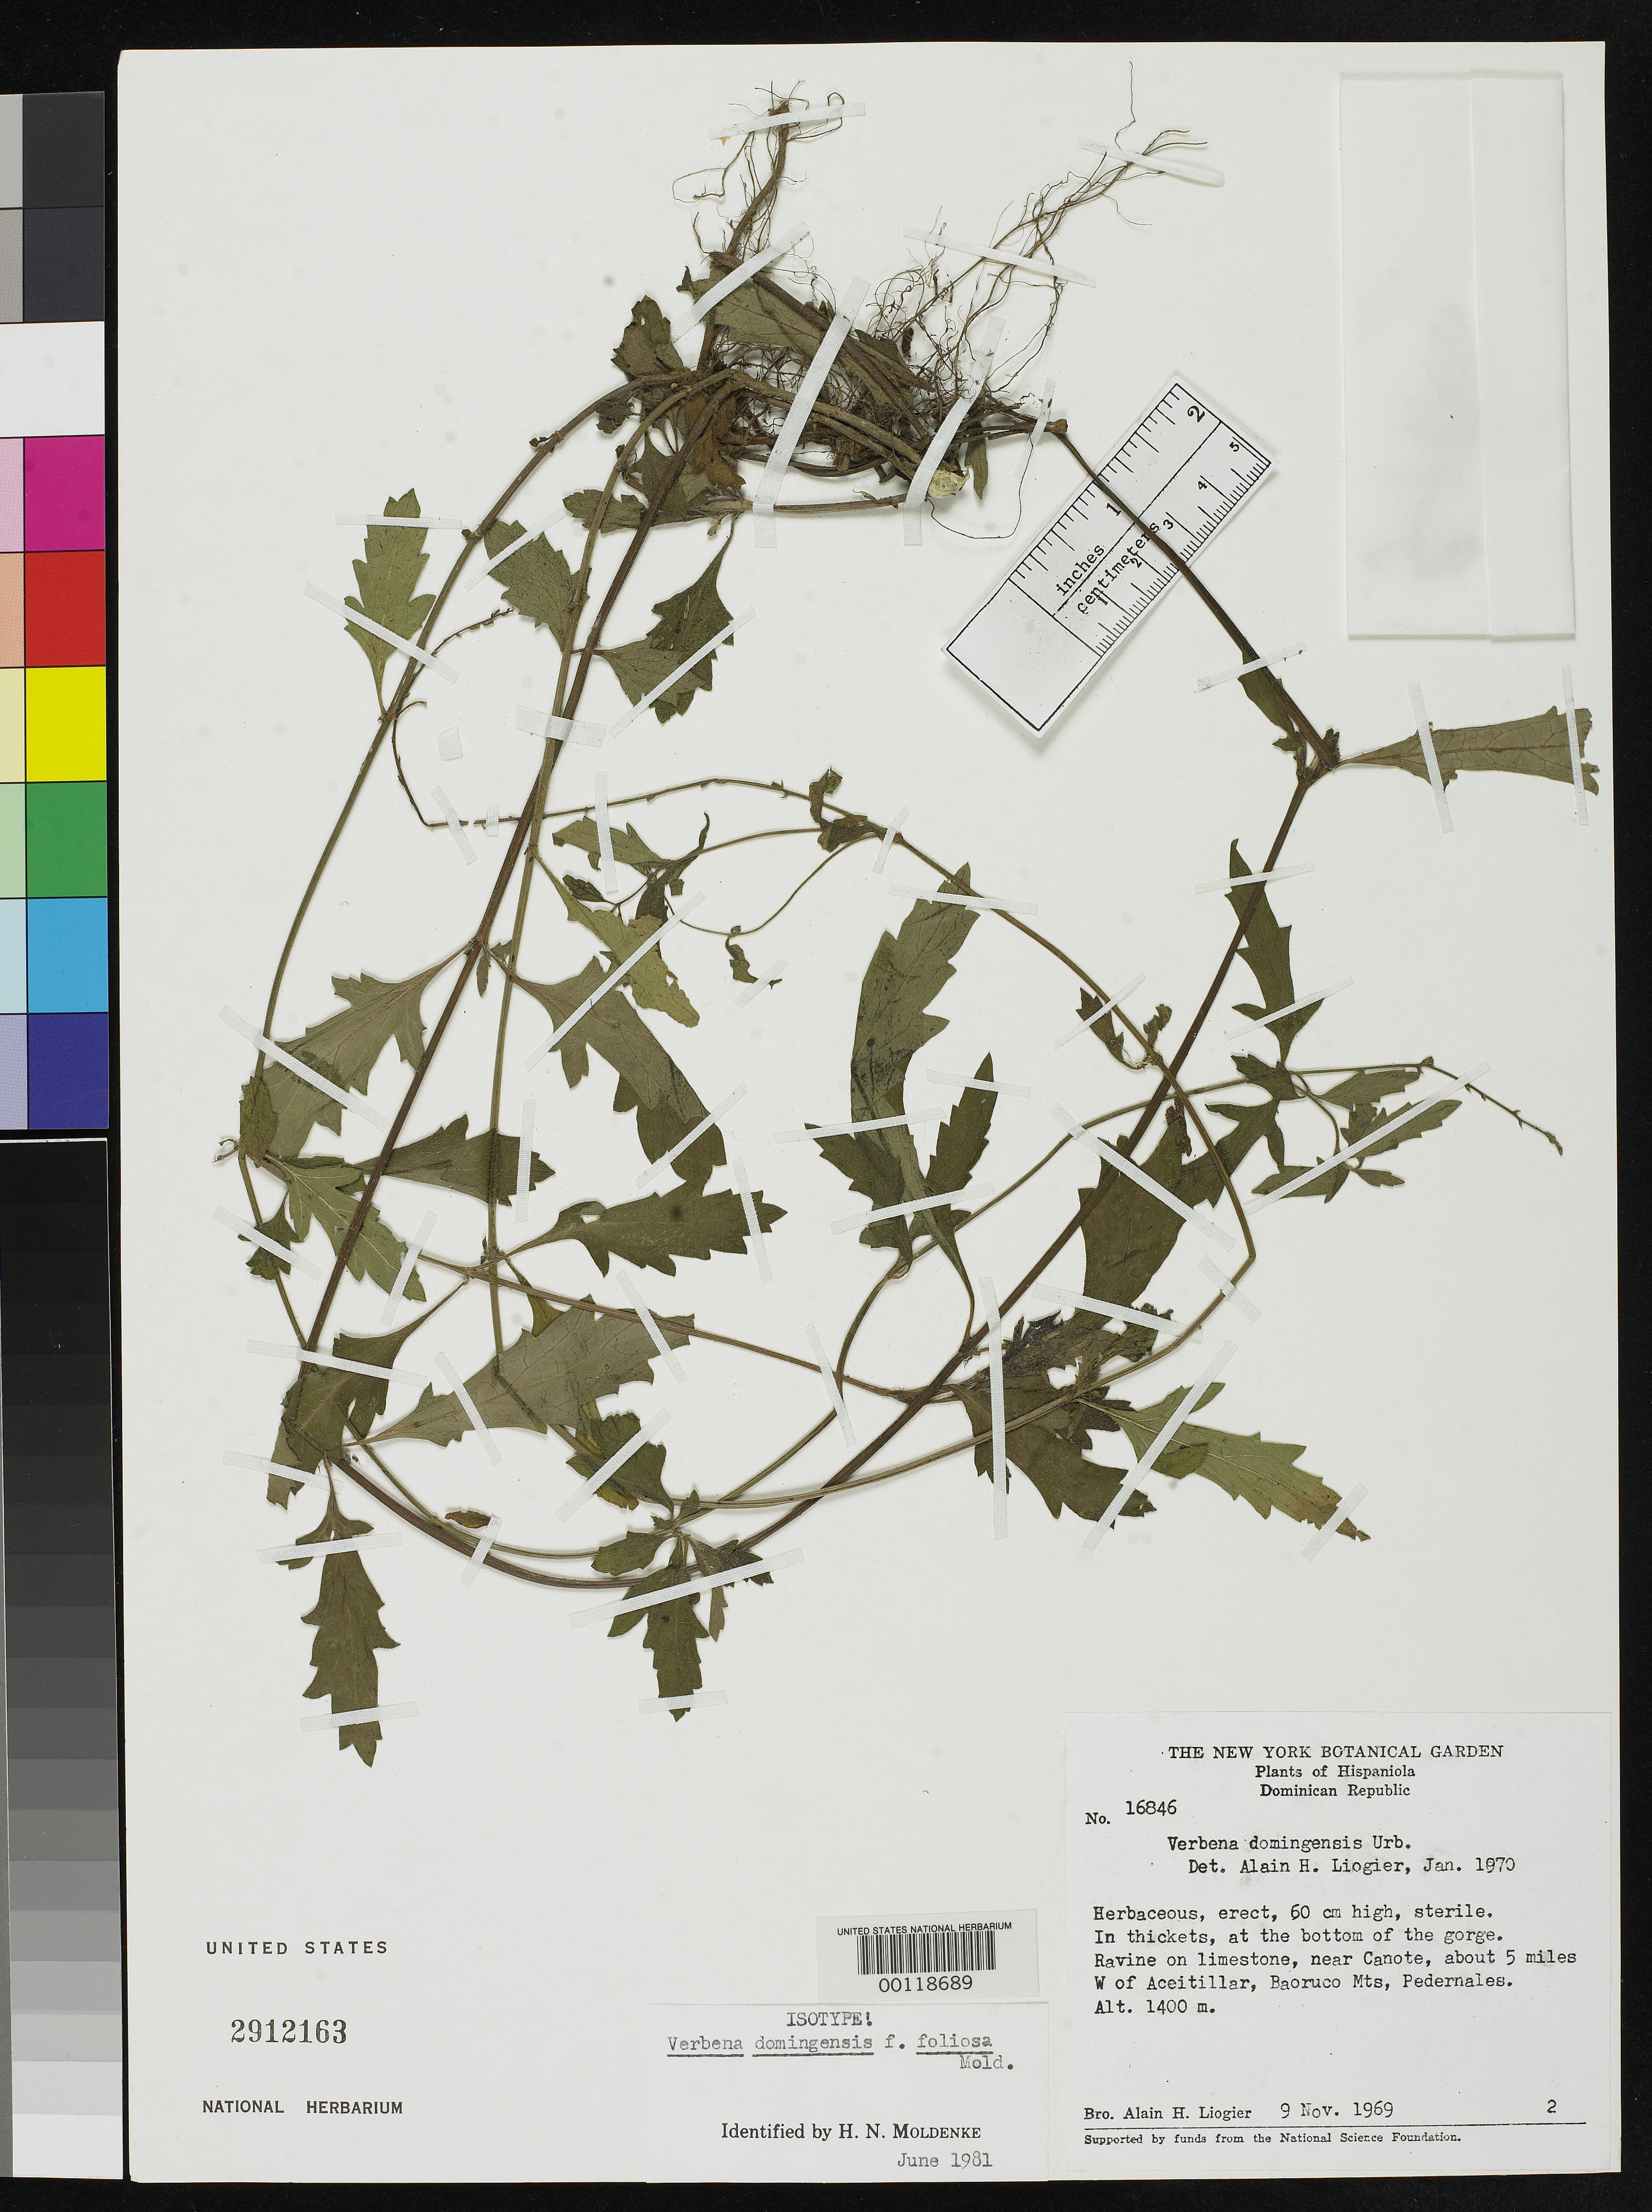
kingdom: Plantae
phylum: Tracheophyta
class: Magnoliopsida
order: Lamiales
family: Verbenaceae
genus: Verbena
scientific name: Verbena domingensis f. foliosa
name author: Moldenke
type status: Isotype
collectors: A. H. Liogier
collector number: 16846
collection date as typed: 09 Nov 1969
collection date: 1969-11-09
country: Dominican Republic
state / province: Pedernales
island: Hispaniola Island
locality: Near Canote about 5 mi W of Aceitillar, Baoruco Mountains.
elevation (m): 1400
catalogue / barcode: US 2912163